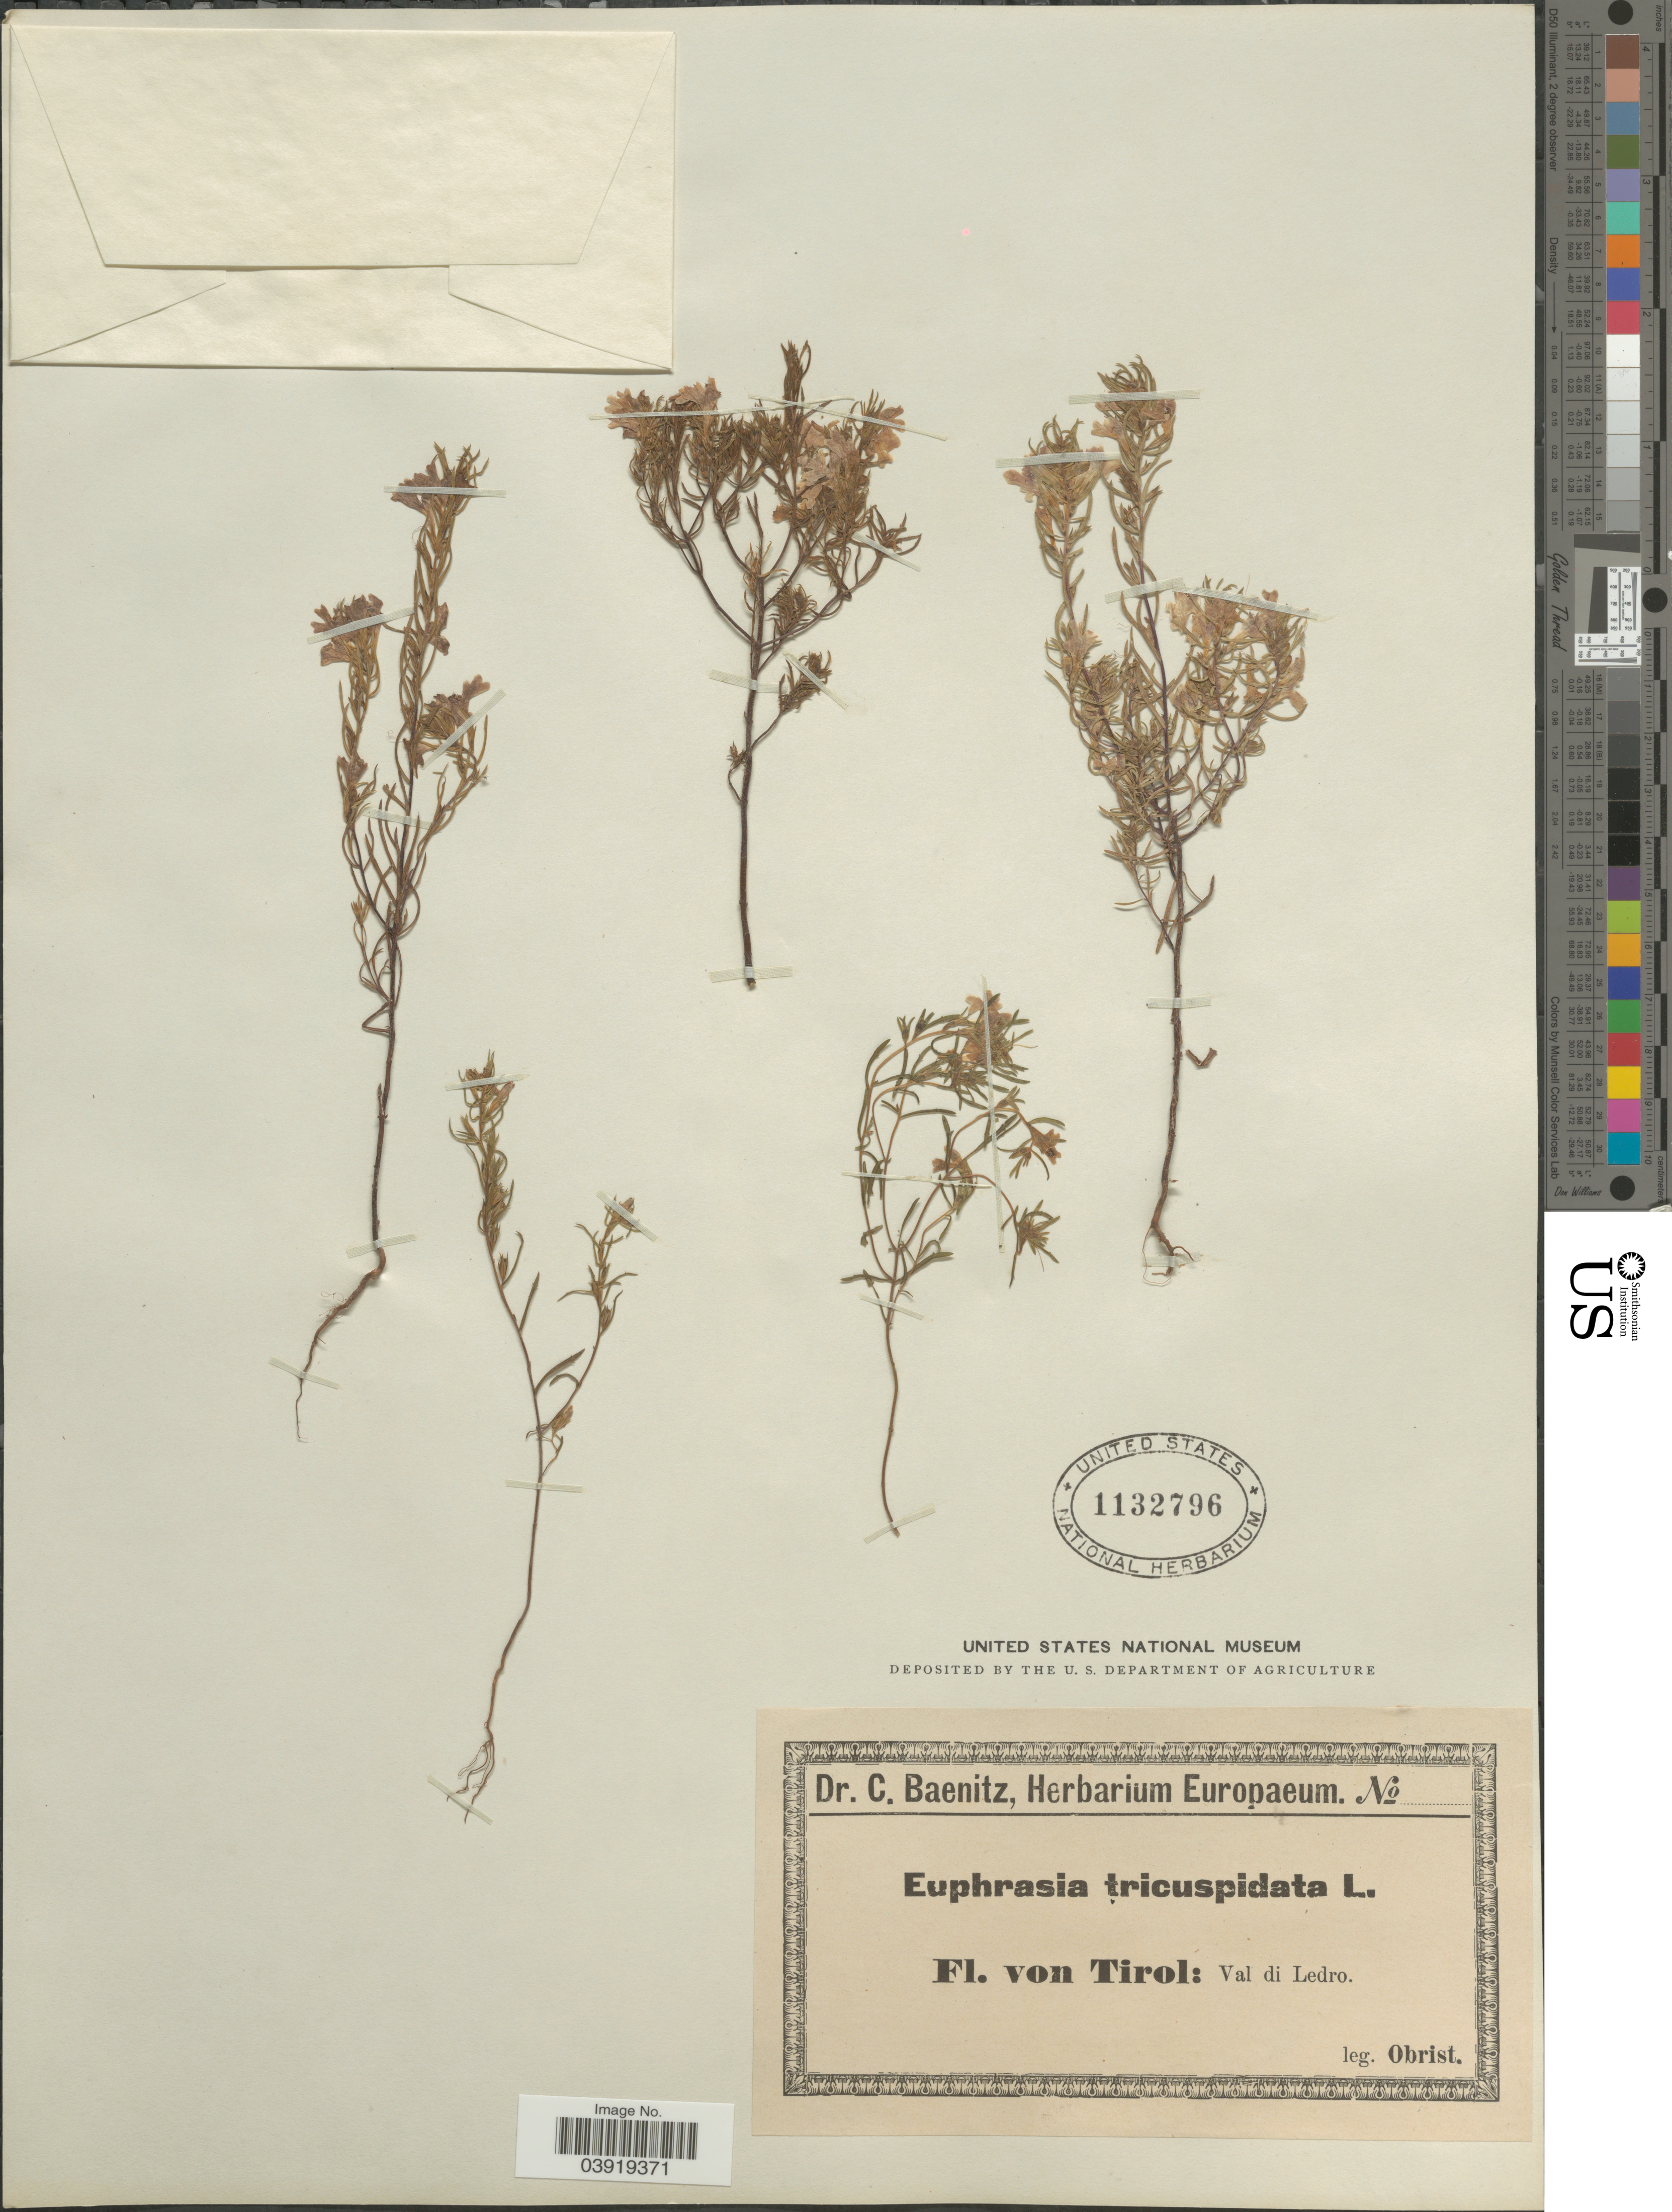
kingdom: Plantae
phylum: Tracheophyta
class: Magnoliopsida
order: Lamiales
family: Orobanchaceae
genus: Euphrasia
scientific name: Euphrasia tricuspidata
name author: L.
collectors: -. Obrist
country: Italy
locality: Von Tirol: Val di Ledro.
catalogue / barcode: US 1132796